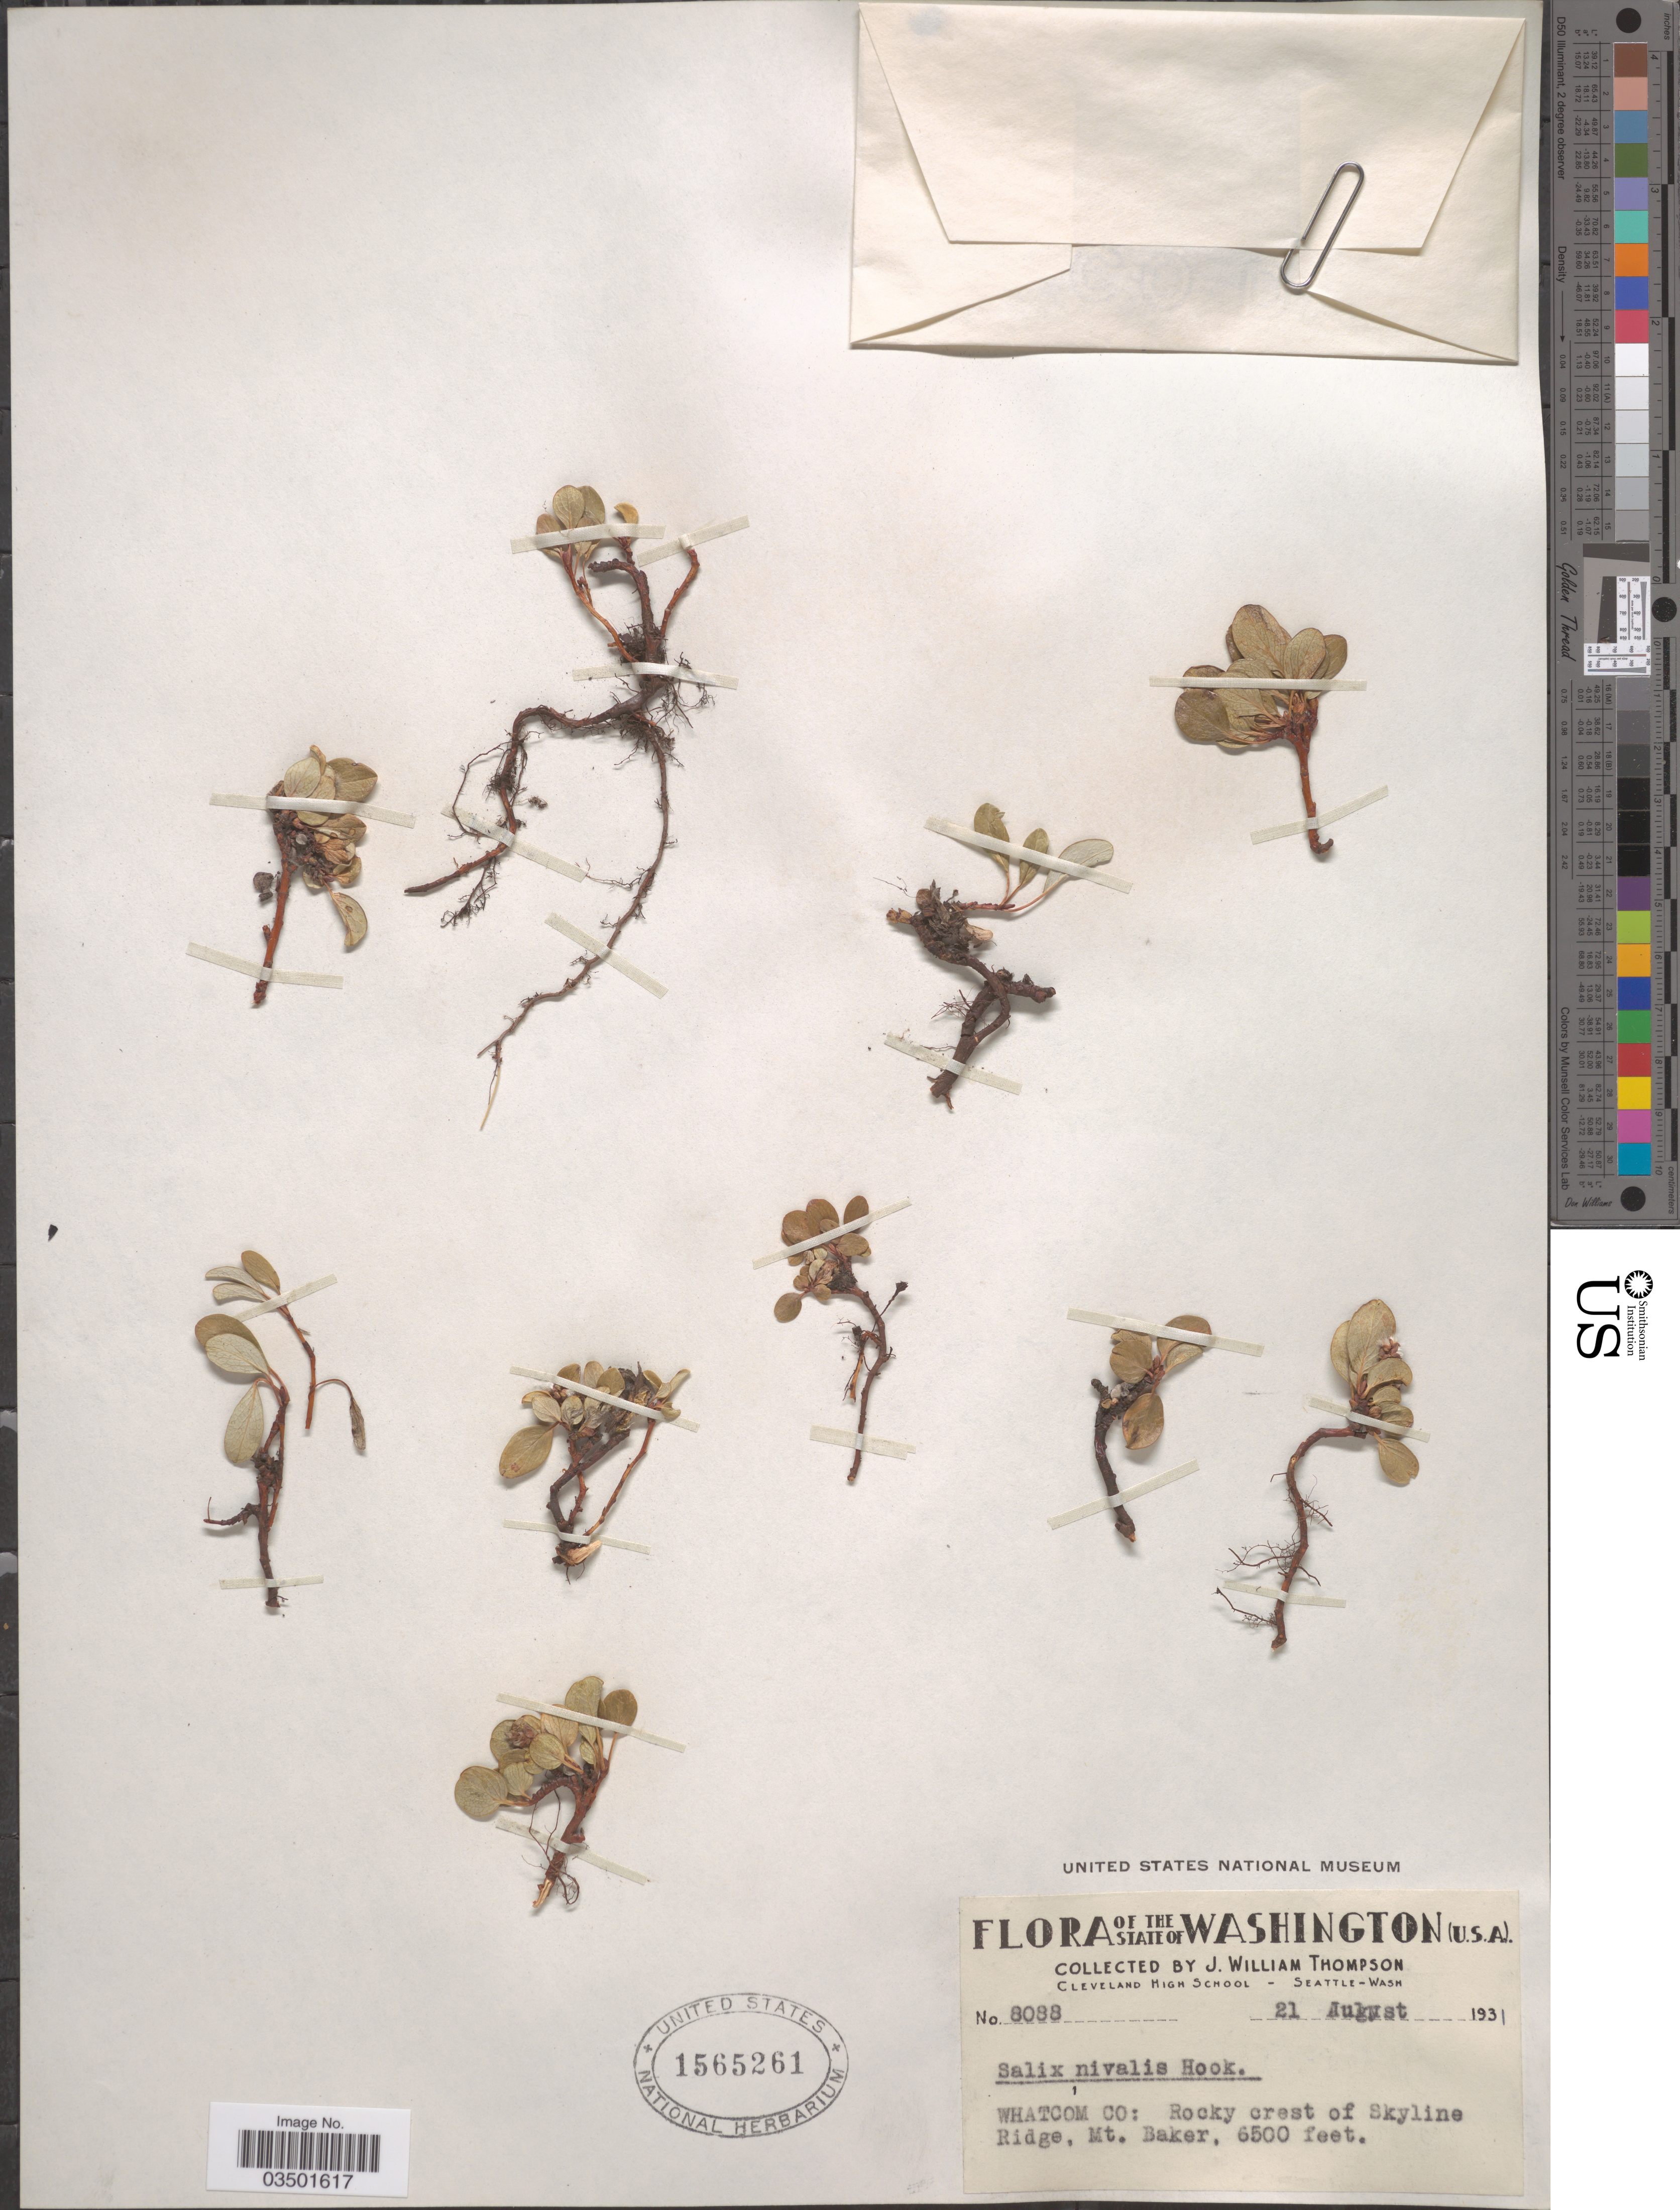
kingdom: Plantae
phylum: Tracheophyta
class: Magnoliopsida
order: Malpighiales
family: Salicaceae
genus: Salix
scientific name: Salix nivalis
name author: Hook.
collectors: J. W. Thompson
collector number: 8088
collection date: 1931-08-21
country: United States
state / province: Washington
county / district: Whitman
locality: Whatcom Co: Rocky crest of Skyline Ridge, Mt. Baker.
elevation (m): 1981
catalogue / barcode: US 1565261